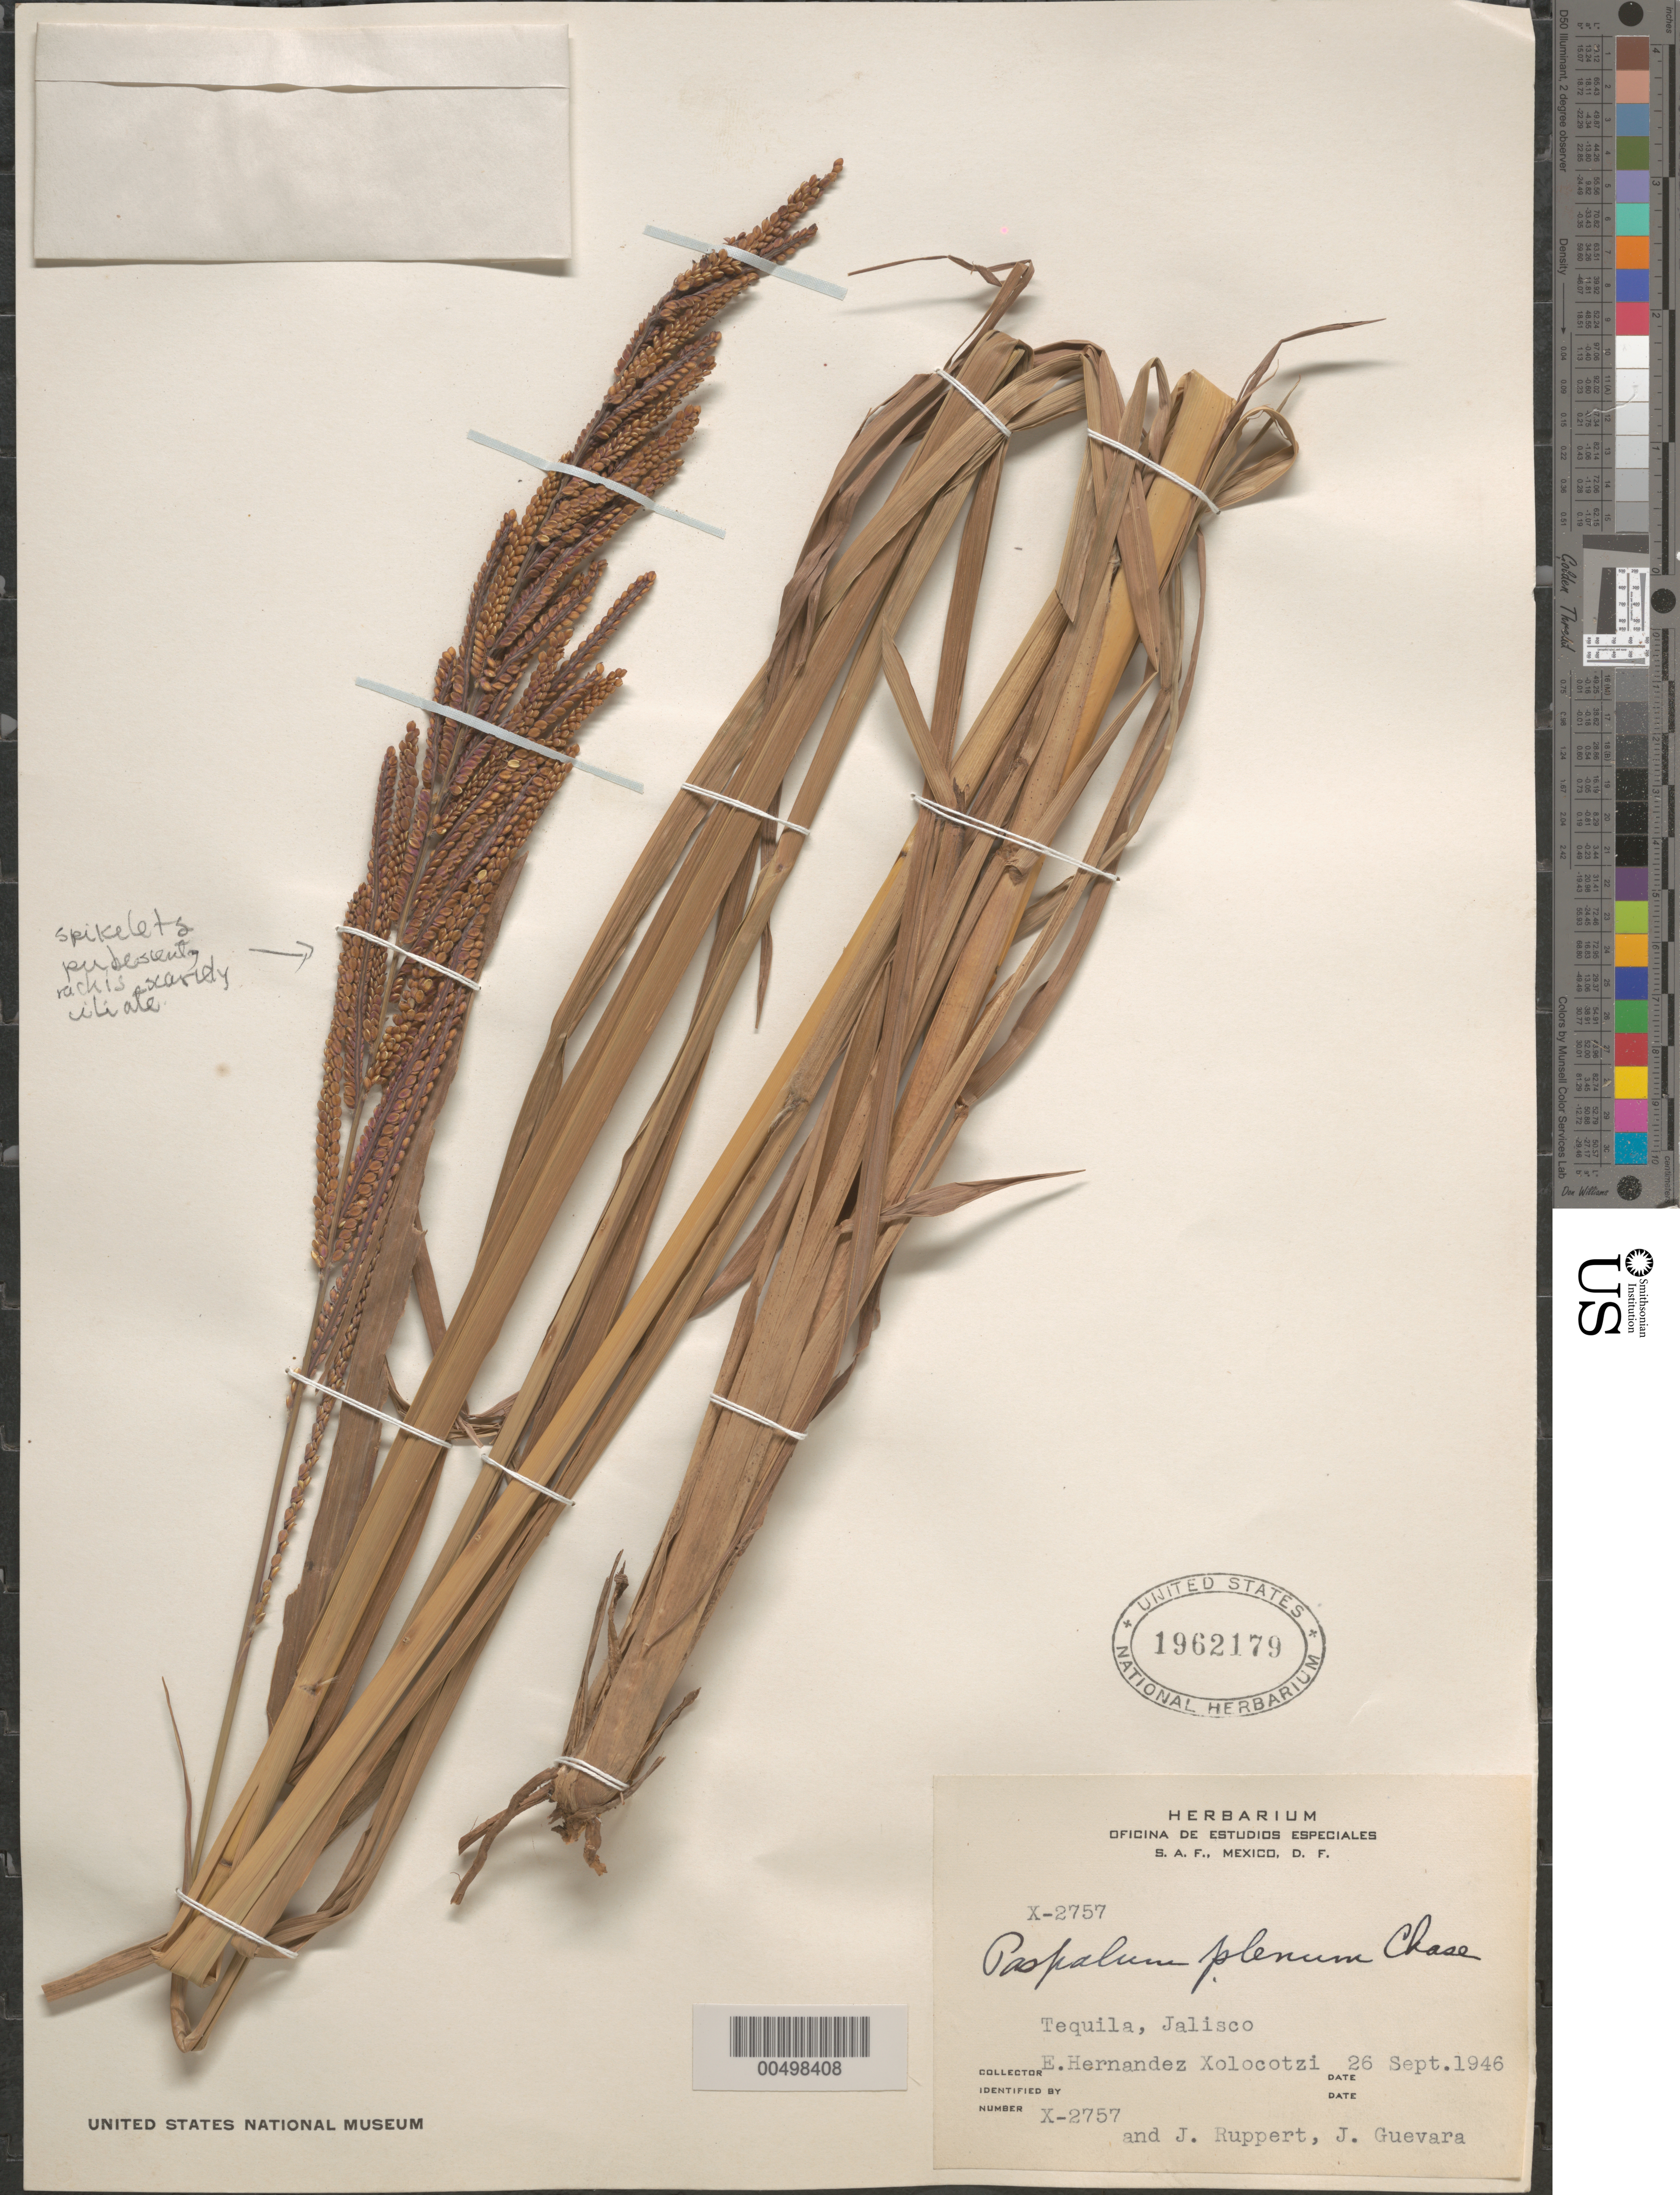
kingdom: Plantae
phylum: Tracheophyta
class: Liliopsida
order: Poales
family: Poaceae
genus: Paspalum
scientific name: Paspalum plenum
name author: Chase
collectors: E. I. Hernández-X., J. Ruppert & J. Guevara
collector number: X-2757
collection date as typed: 26 Sep 1946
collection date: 1946-09-26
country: Mexico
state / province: Jalisco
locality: Tequila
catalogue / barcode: US 1962179